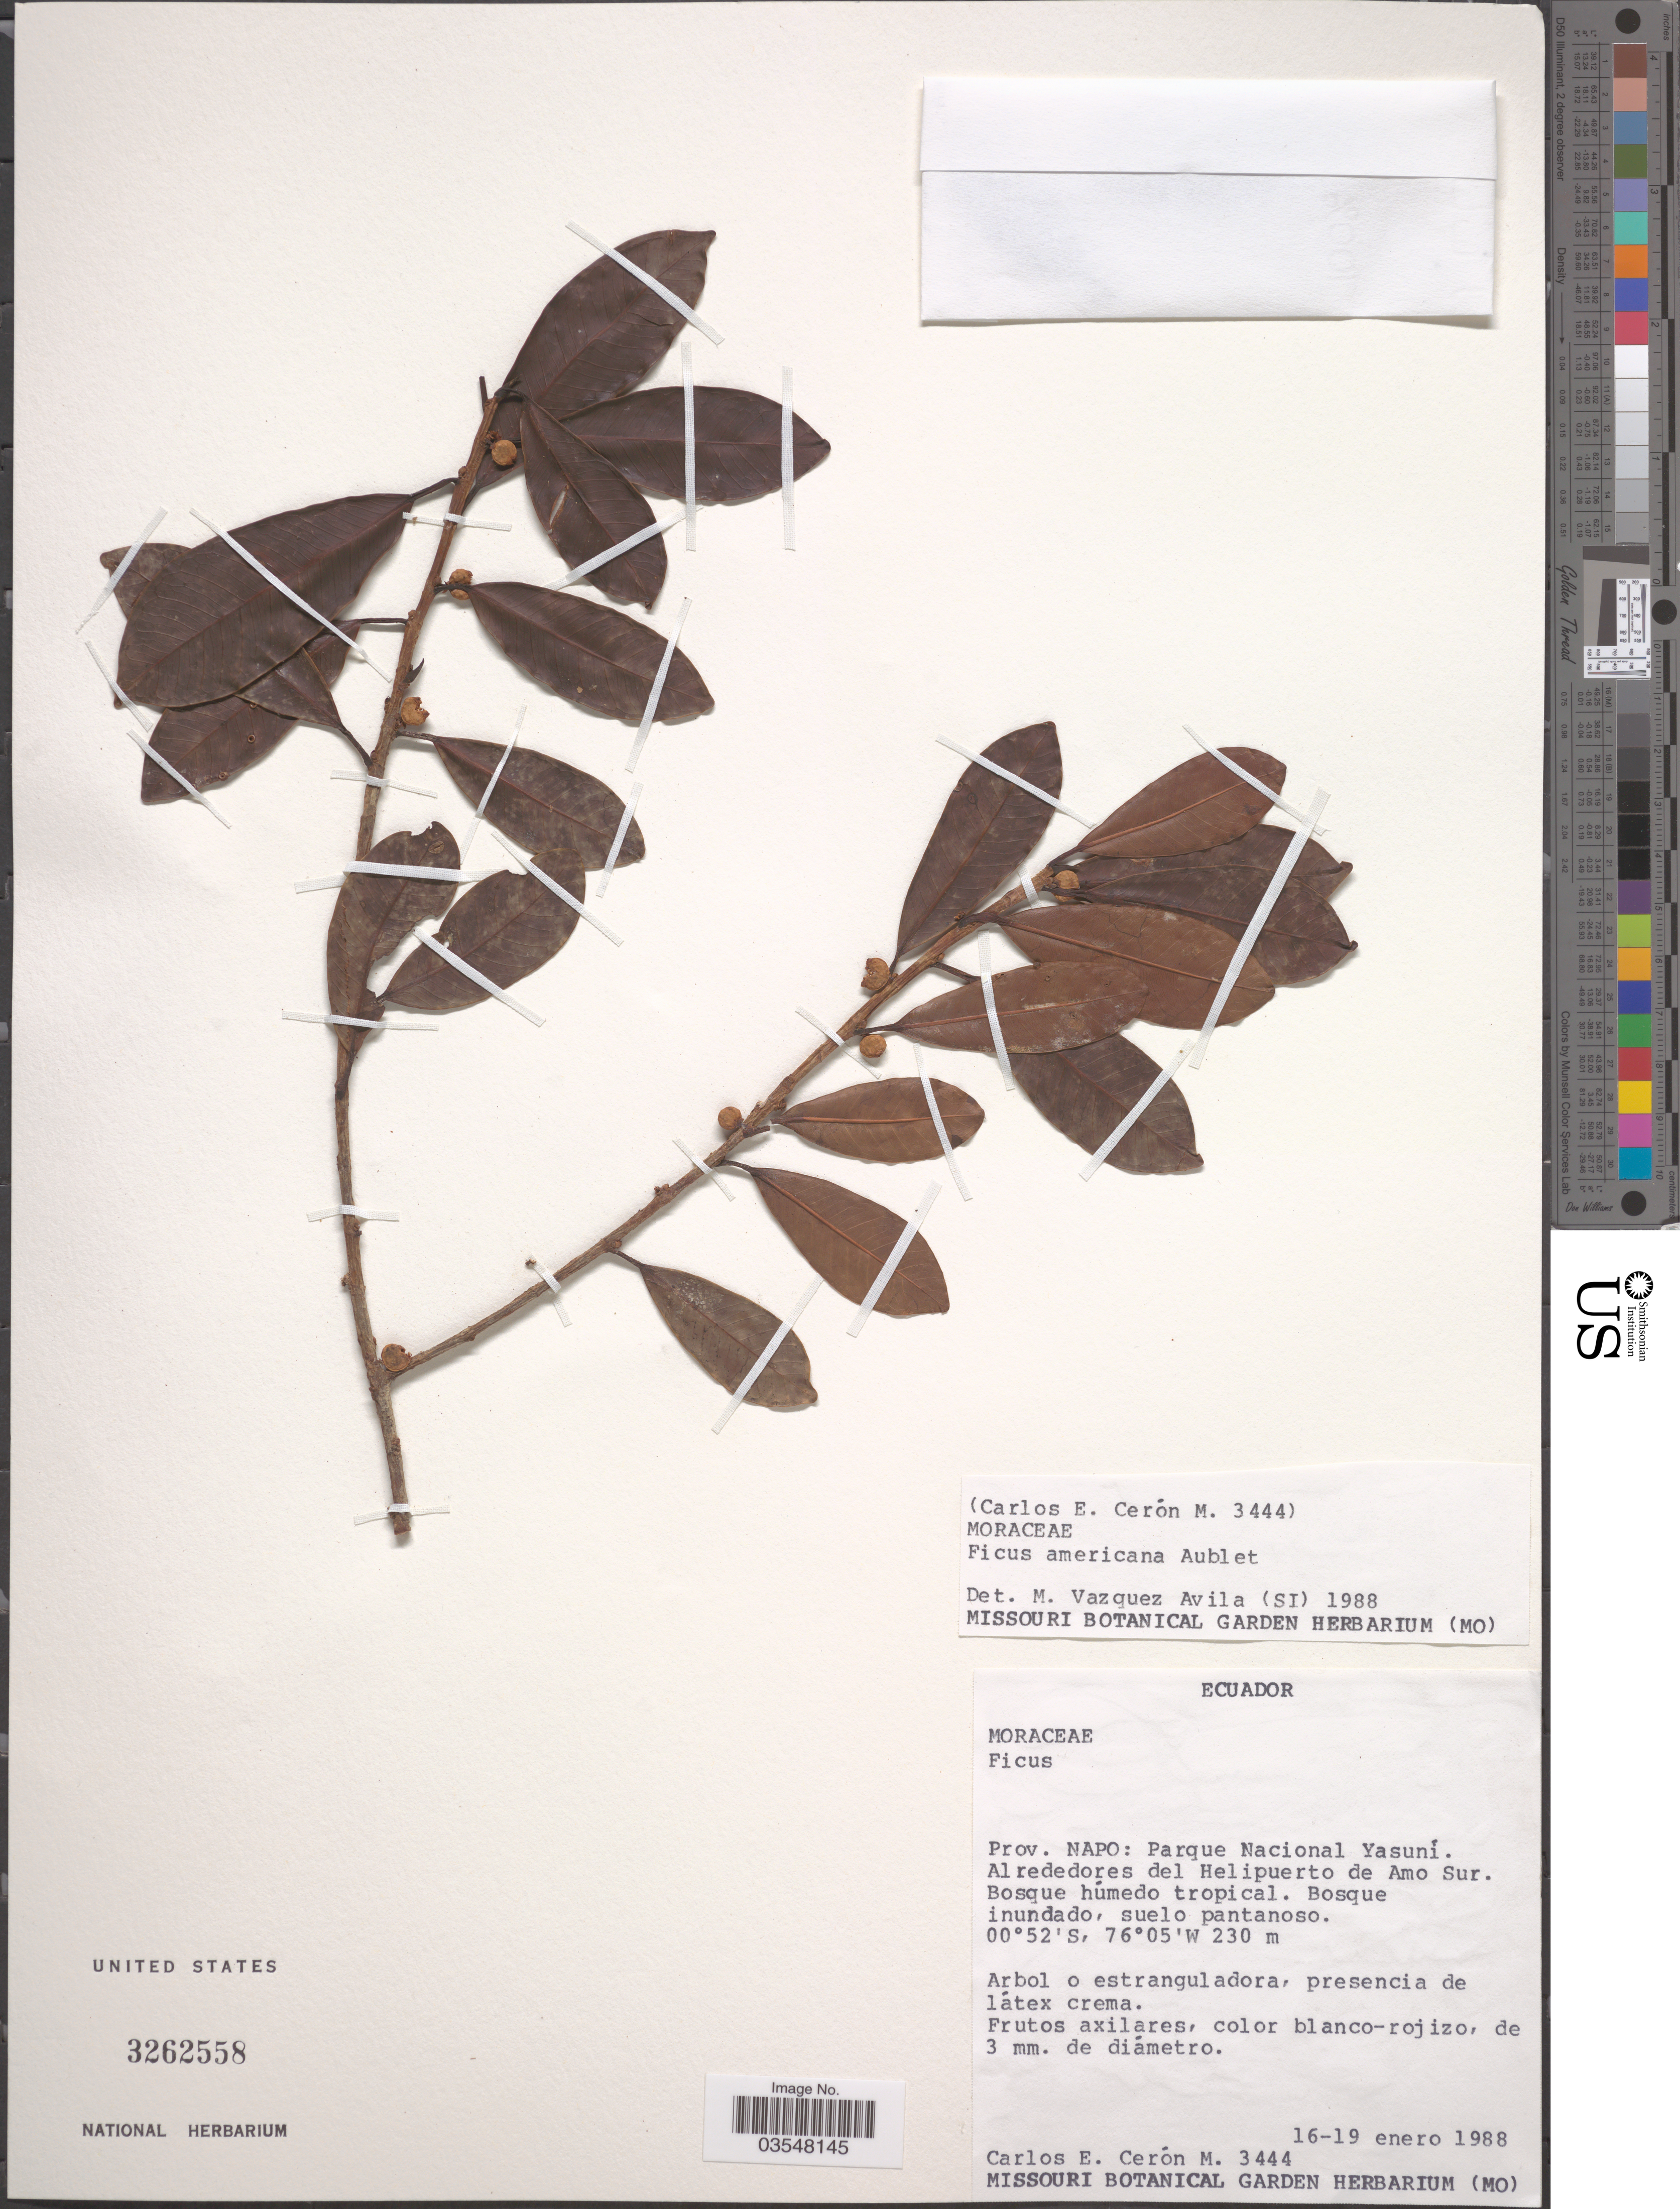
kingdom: Plantae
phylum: Tracheophyta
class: Magnoliopsida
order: Rosales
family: Moraceae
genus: Ficus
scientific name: Ficus americana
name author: Aubl.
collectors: C. E. Cerón M.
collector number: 3444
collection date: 1988-01-16/1988-01-19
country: Ecuador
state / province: Napo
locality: Parque Nacional Yasuní. Alrededores del Helipuerto de Amo Sur.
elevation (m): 230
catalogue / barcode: US 3262558